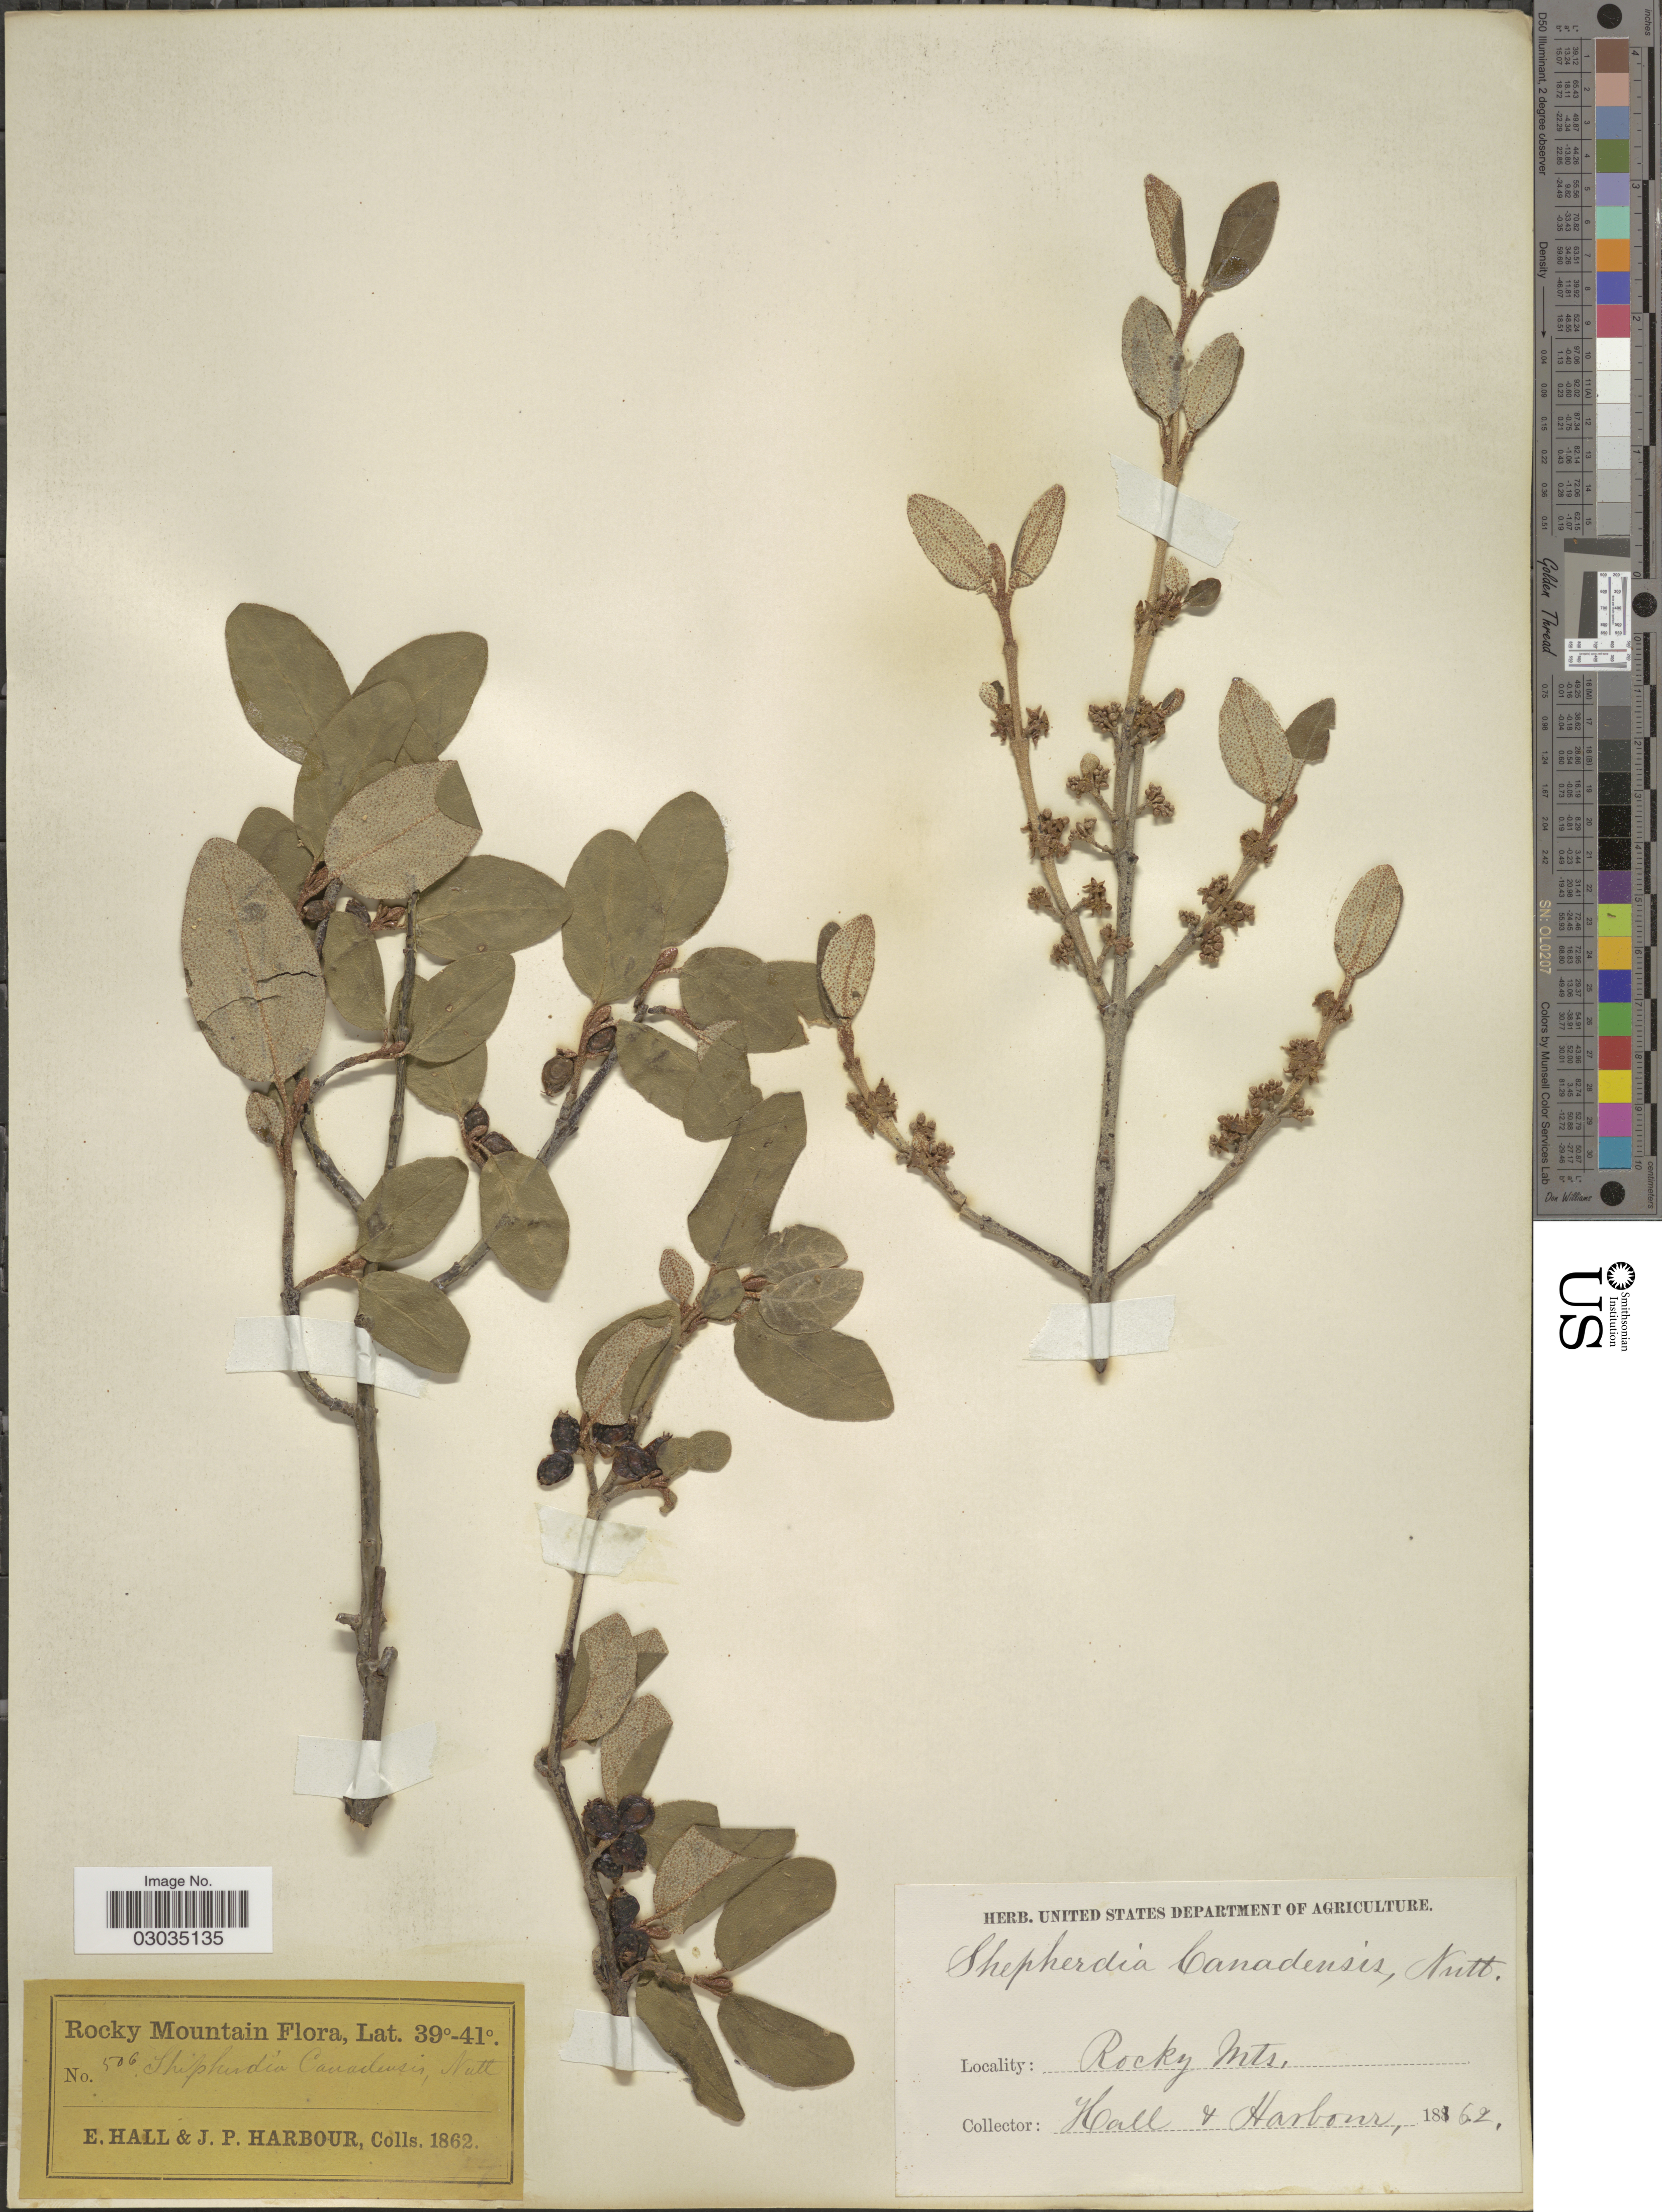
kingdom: Plantae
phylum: Tracheophyta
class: Magnoliopsida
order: Rosales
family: Elaeagnaceae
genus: Shepherdia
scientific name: Shepherdia canadensis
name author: (L.) Nutt.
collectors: E. Hall & J. Harbour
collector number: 506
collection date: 1862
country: United States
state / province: Colorado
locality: Rocky Mtns.